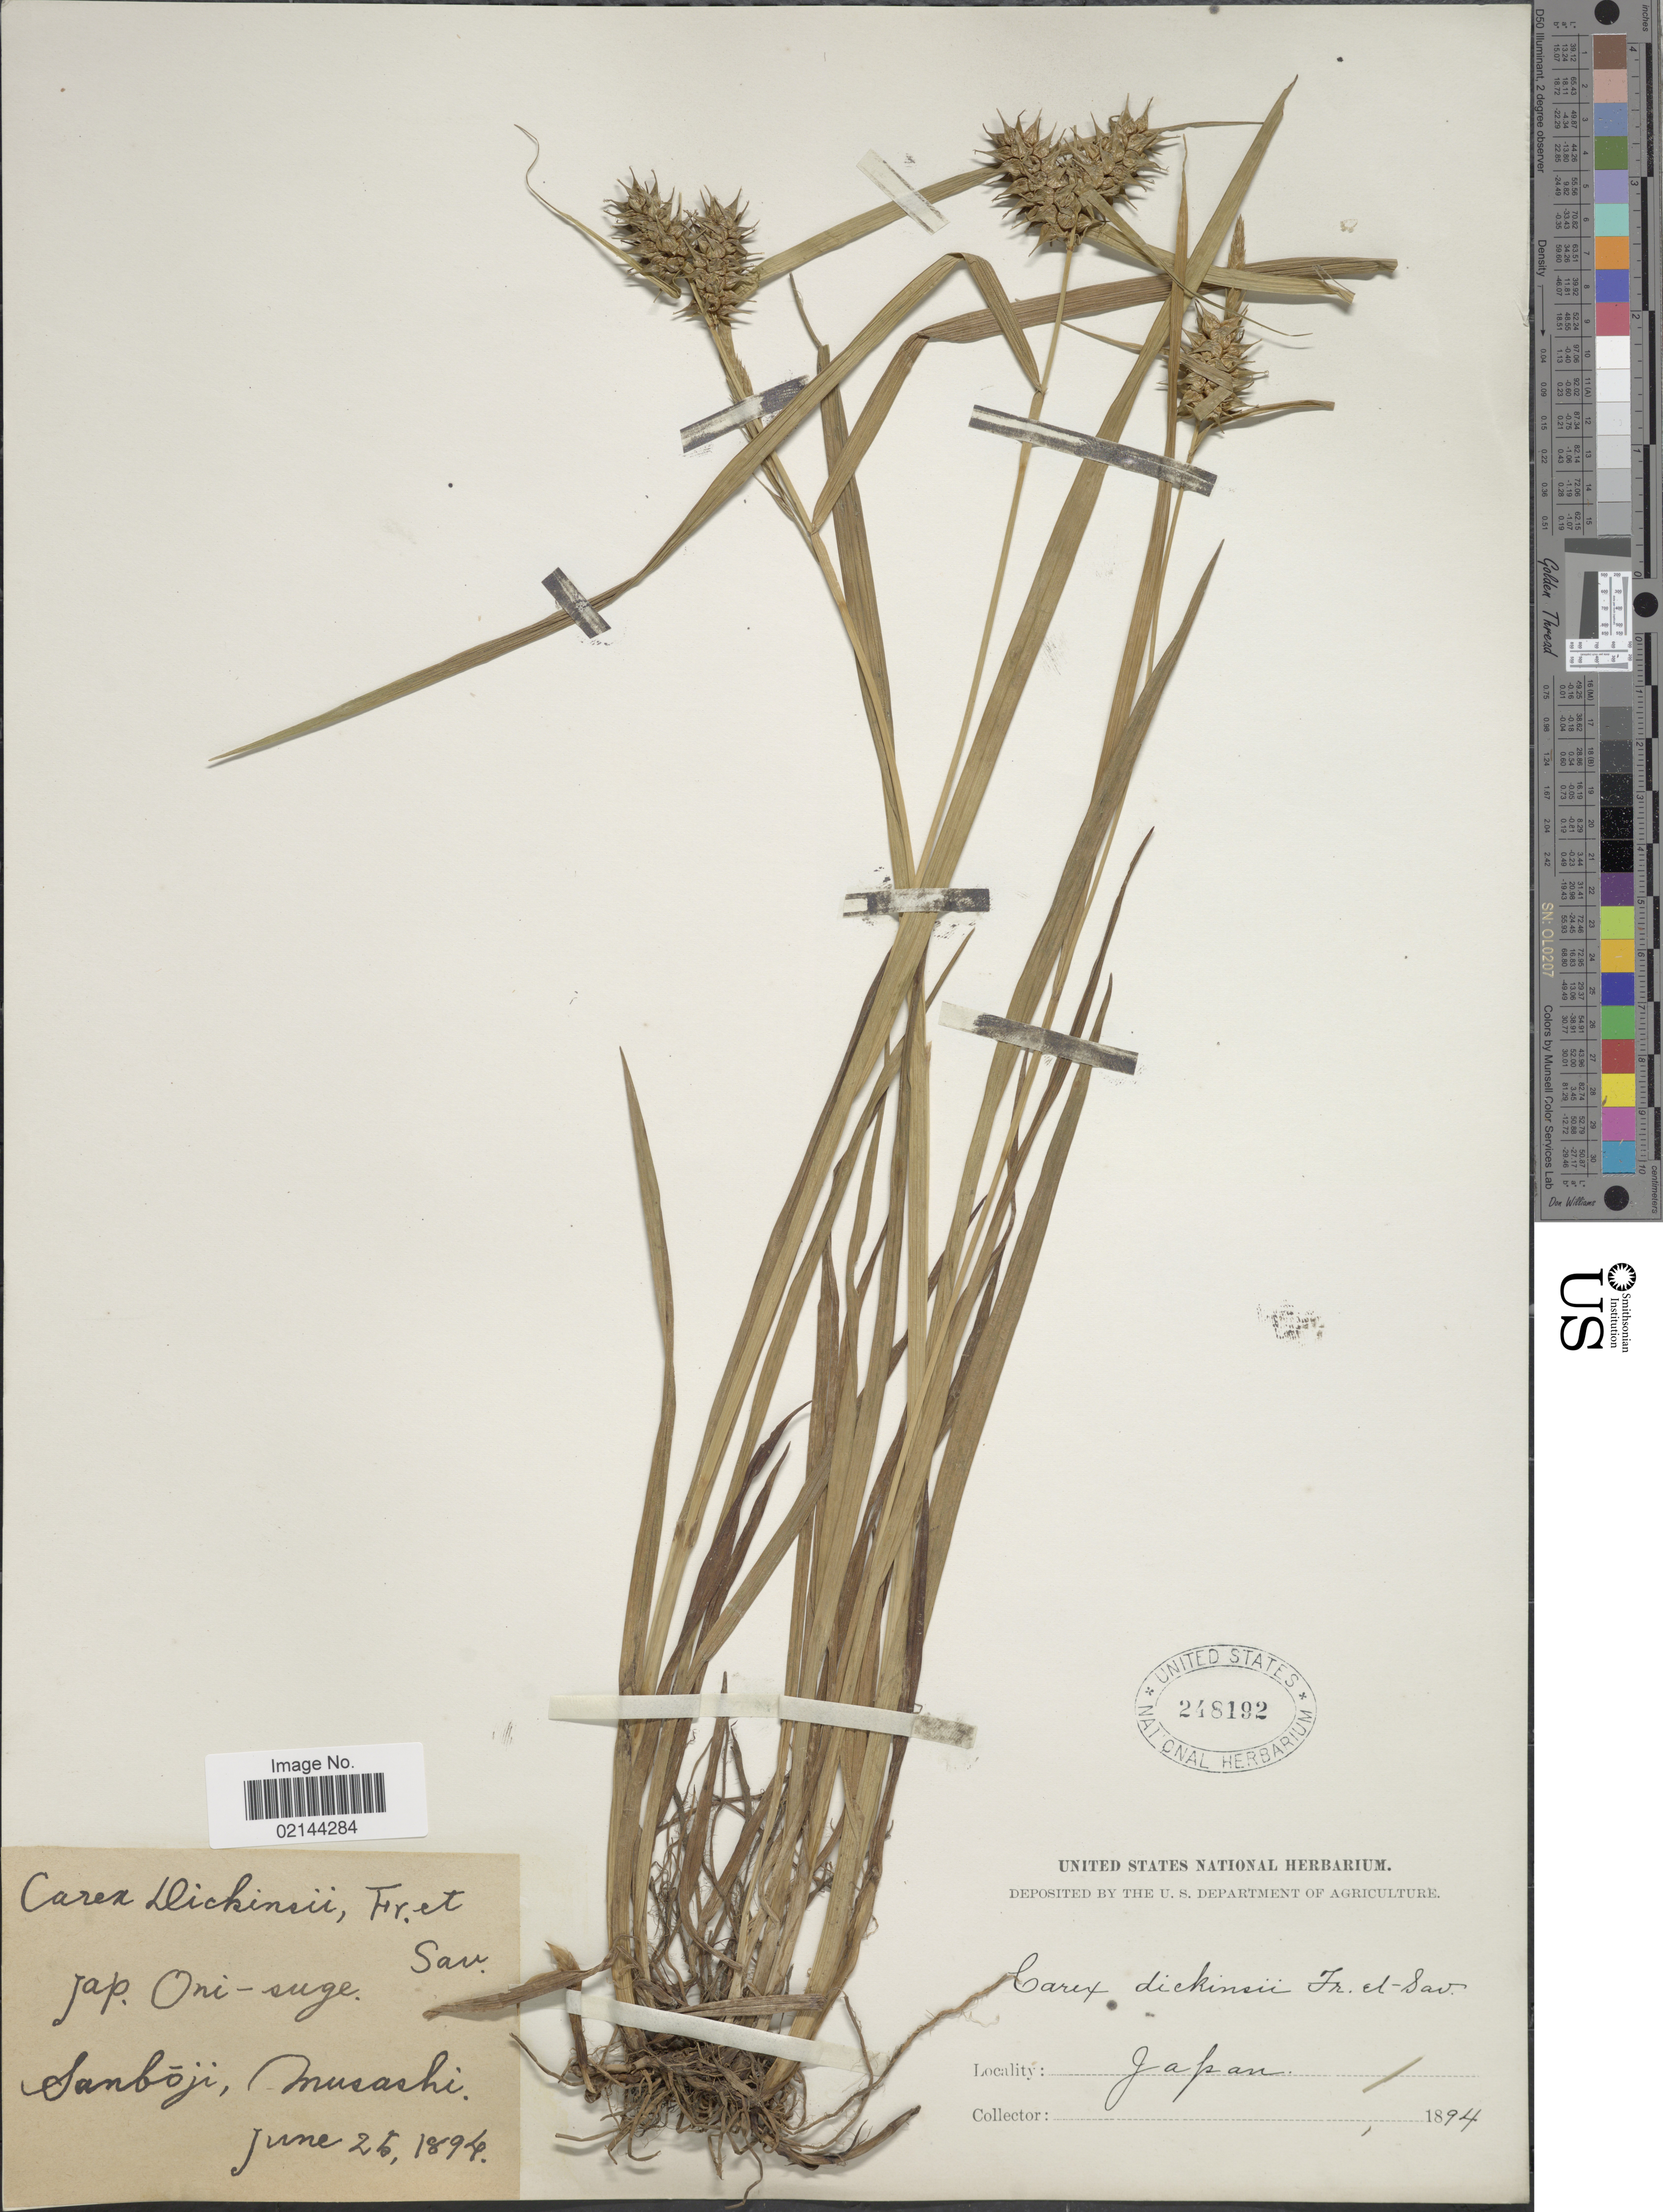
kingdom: Plantae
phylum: Tracheophyta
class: Liliopsida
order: Poales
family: Cyperaceae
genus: Carex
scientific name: Carex dickinsii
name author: Franch. & Sav.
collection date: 1894-06-25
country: Japan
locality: Sanboji, Musashi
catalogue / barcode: US 248192